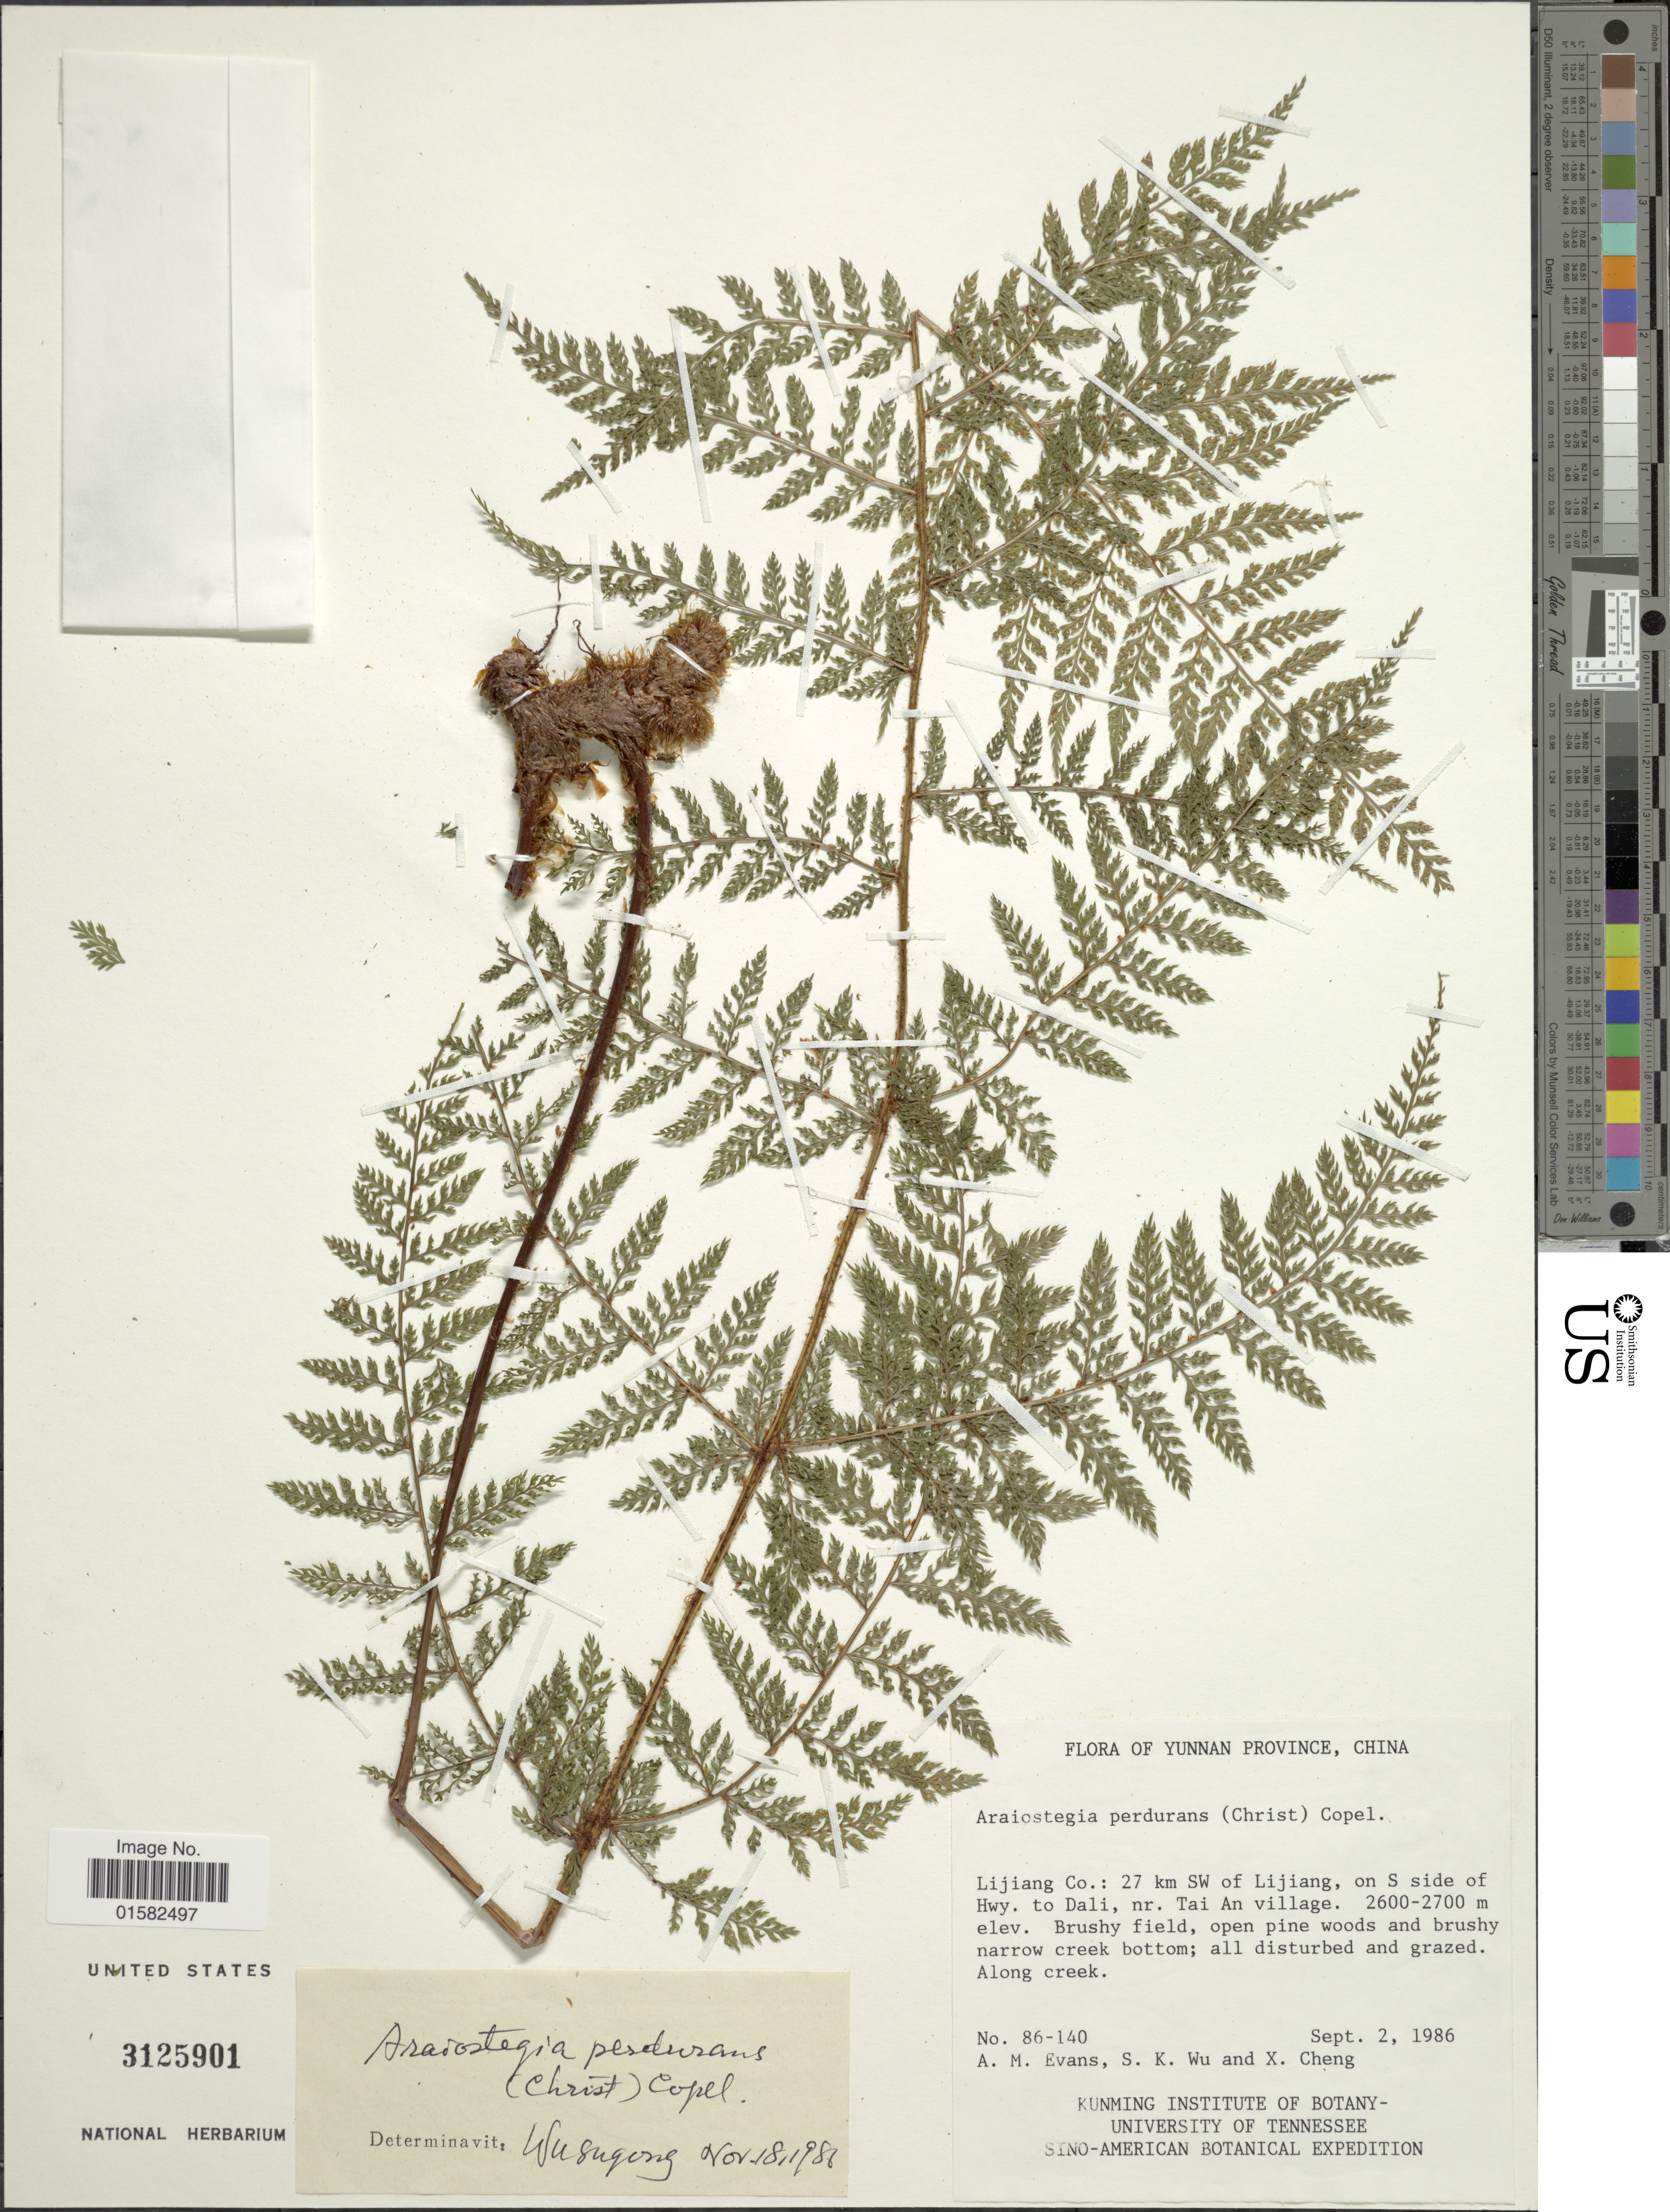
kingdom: Plantae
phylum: Tracheophyta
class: Polypodiopsida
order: Polypodiales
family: Davalliaceae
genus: Araiostegiella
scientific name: Araiostegiella perdurans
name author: (Christ) M. Kato & Tsutsumi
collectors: A. M. Evans, S. K. Wu & X. Cheng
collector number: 86-140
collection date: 1986-09-02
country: China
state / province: Yunnan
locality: Yunnan province, China, Lijiang co. 27 km SW lijiang, on S side of Hwy. to Dali, nr. tai an village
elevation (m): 2600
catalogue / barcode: US 3125901